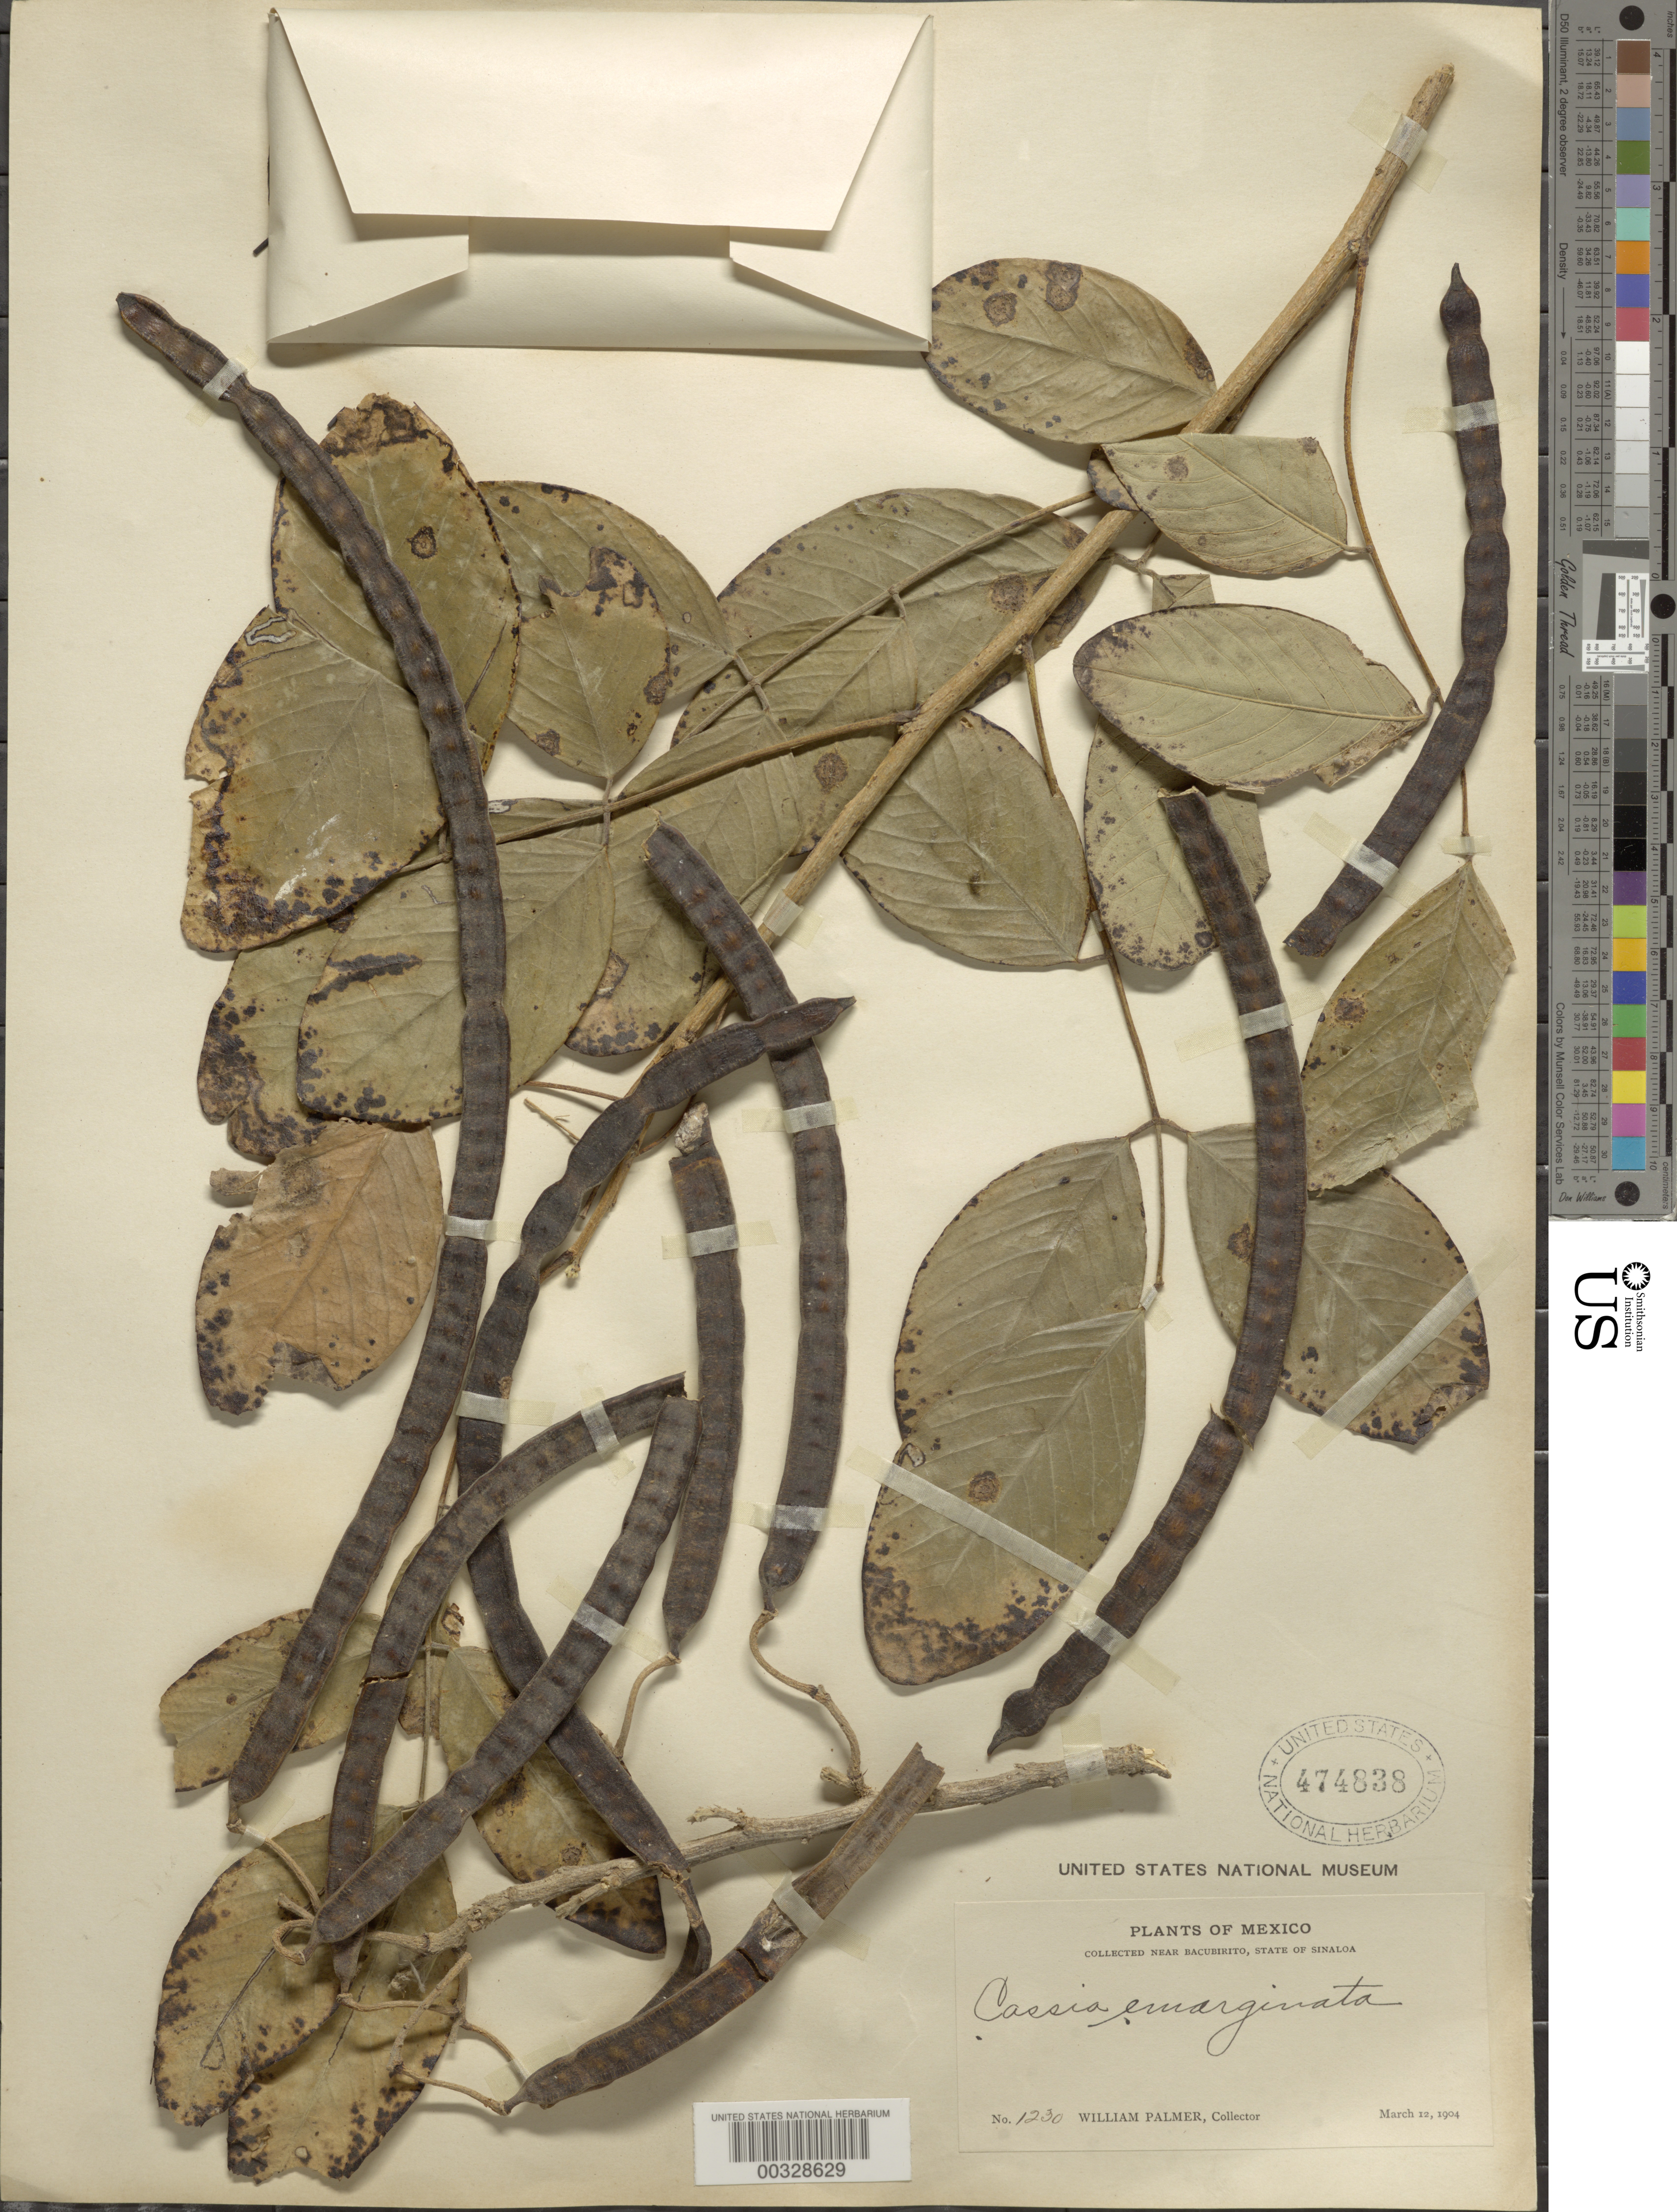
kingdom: Plantae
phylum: Tracheophyta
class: Magnoliopsida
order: Fabales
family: Fabaceae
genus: Senna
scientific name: Senna emarginata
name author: L.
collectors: W. Palmer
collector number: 1230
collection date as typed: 12 Mar 1904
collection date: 1904-03-12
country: Mexico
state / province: Sinaloa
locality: Near bacubirito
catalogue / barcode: US 474838